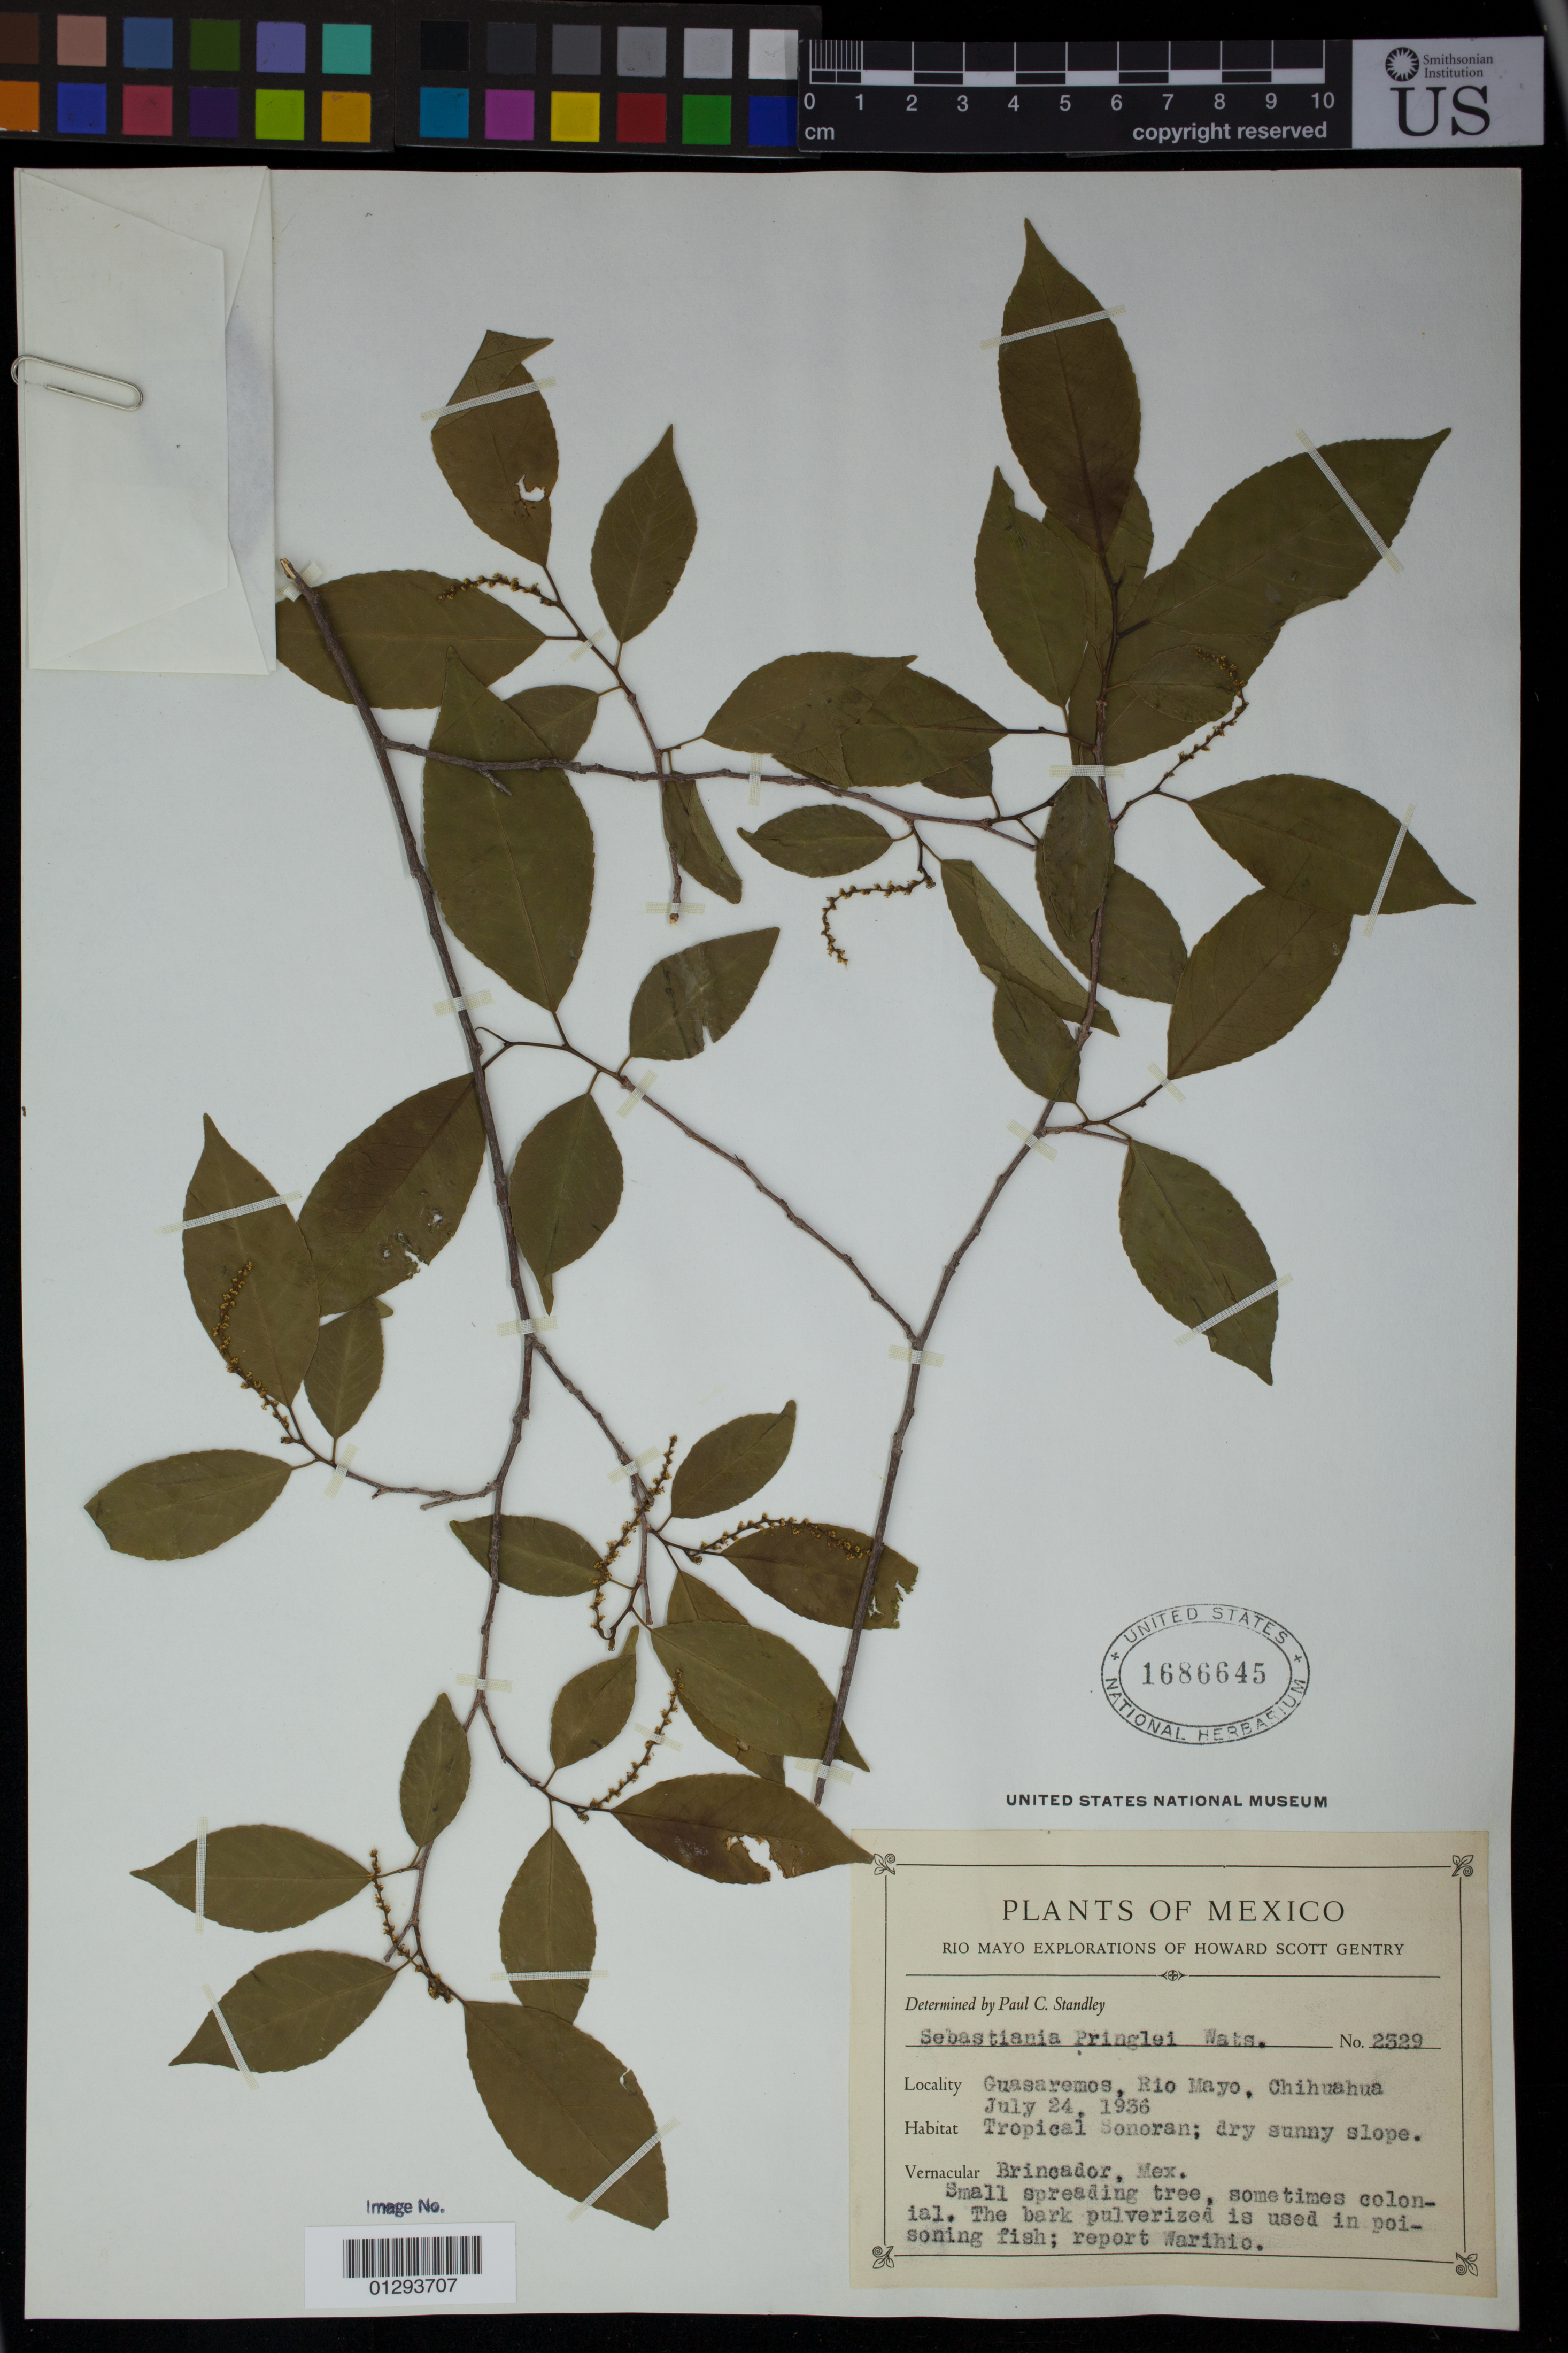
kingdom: Plantae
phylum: Tracheophyta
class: Magnoliopsida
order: Malpighiales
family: Euphorbiaceae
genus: Sebastiania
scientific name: Sebastiania pavoniana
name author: (Müll. Arg.) Müll. Arg.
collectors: H. S. Gentry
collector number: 2329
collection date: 1936-07-24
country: Mexico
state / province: Chihuahua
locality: Guasaremos, Rio Mayo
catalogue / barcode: US 1686645